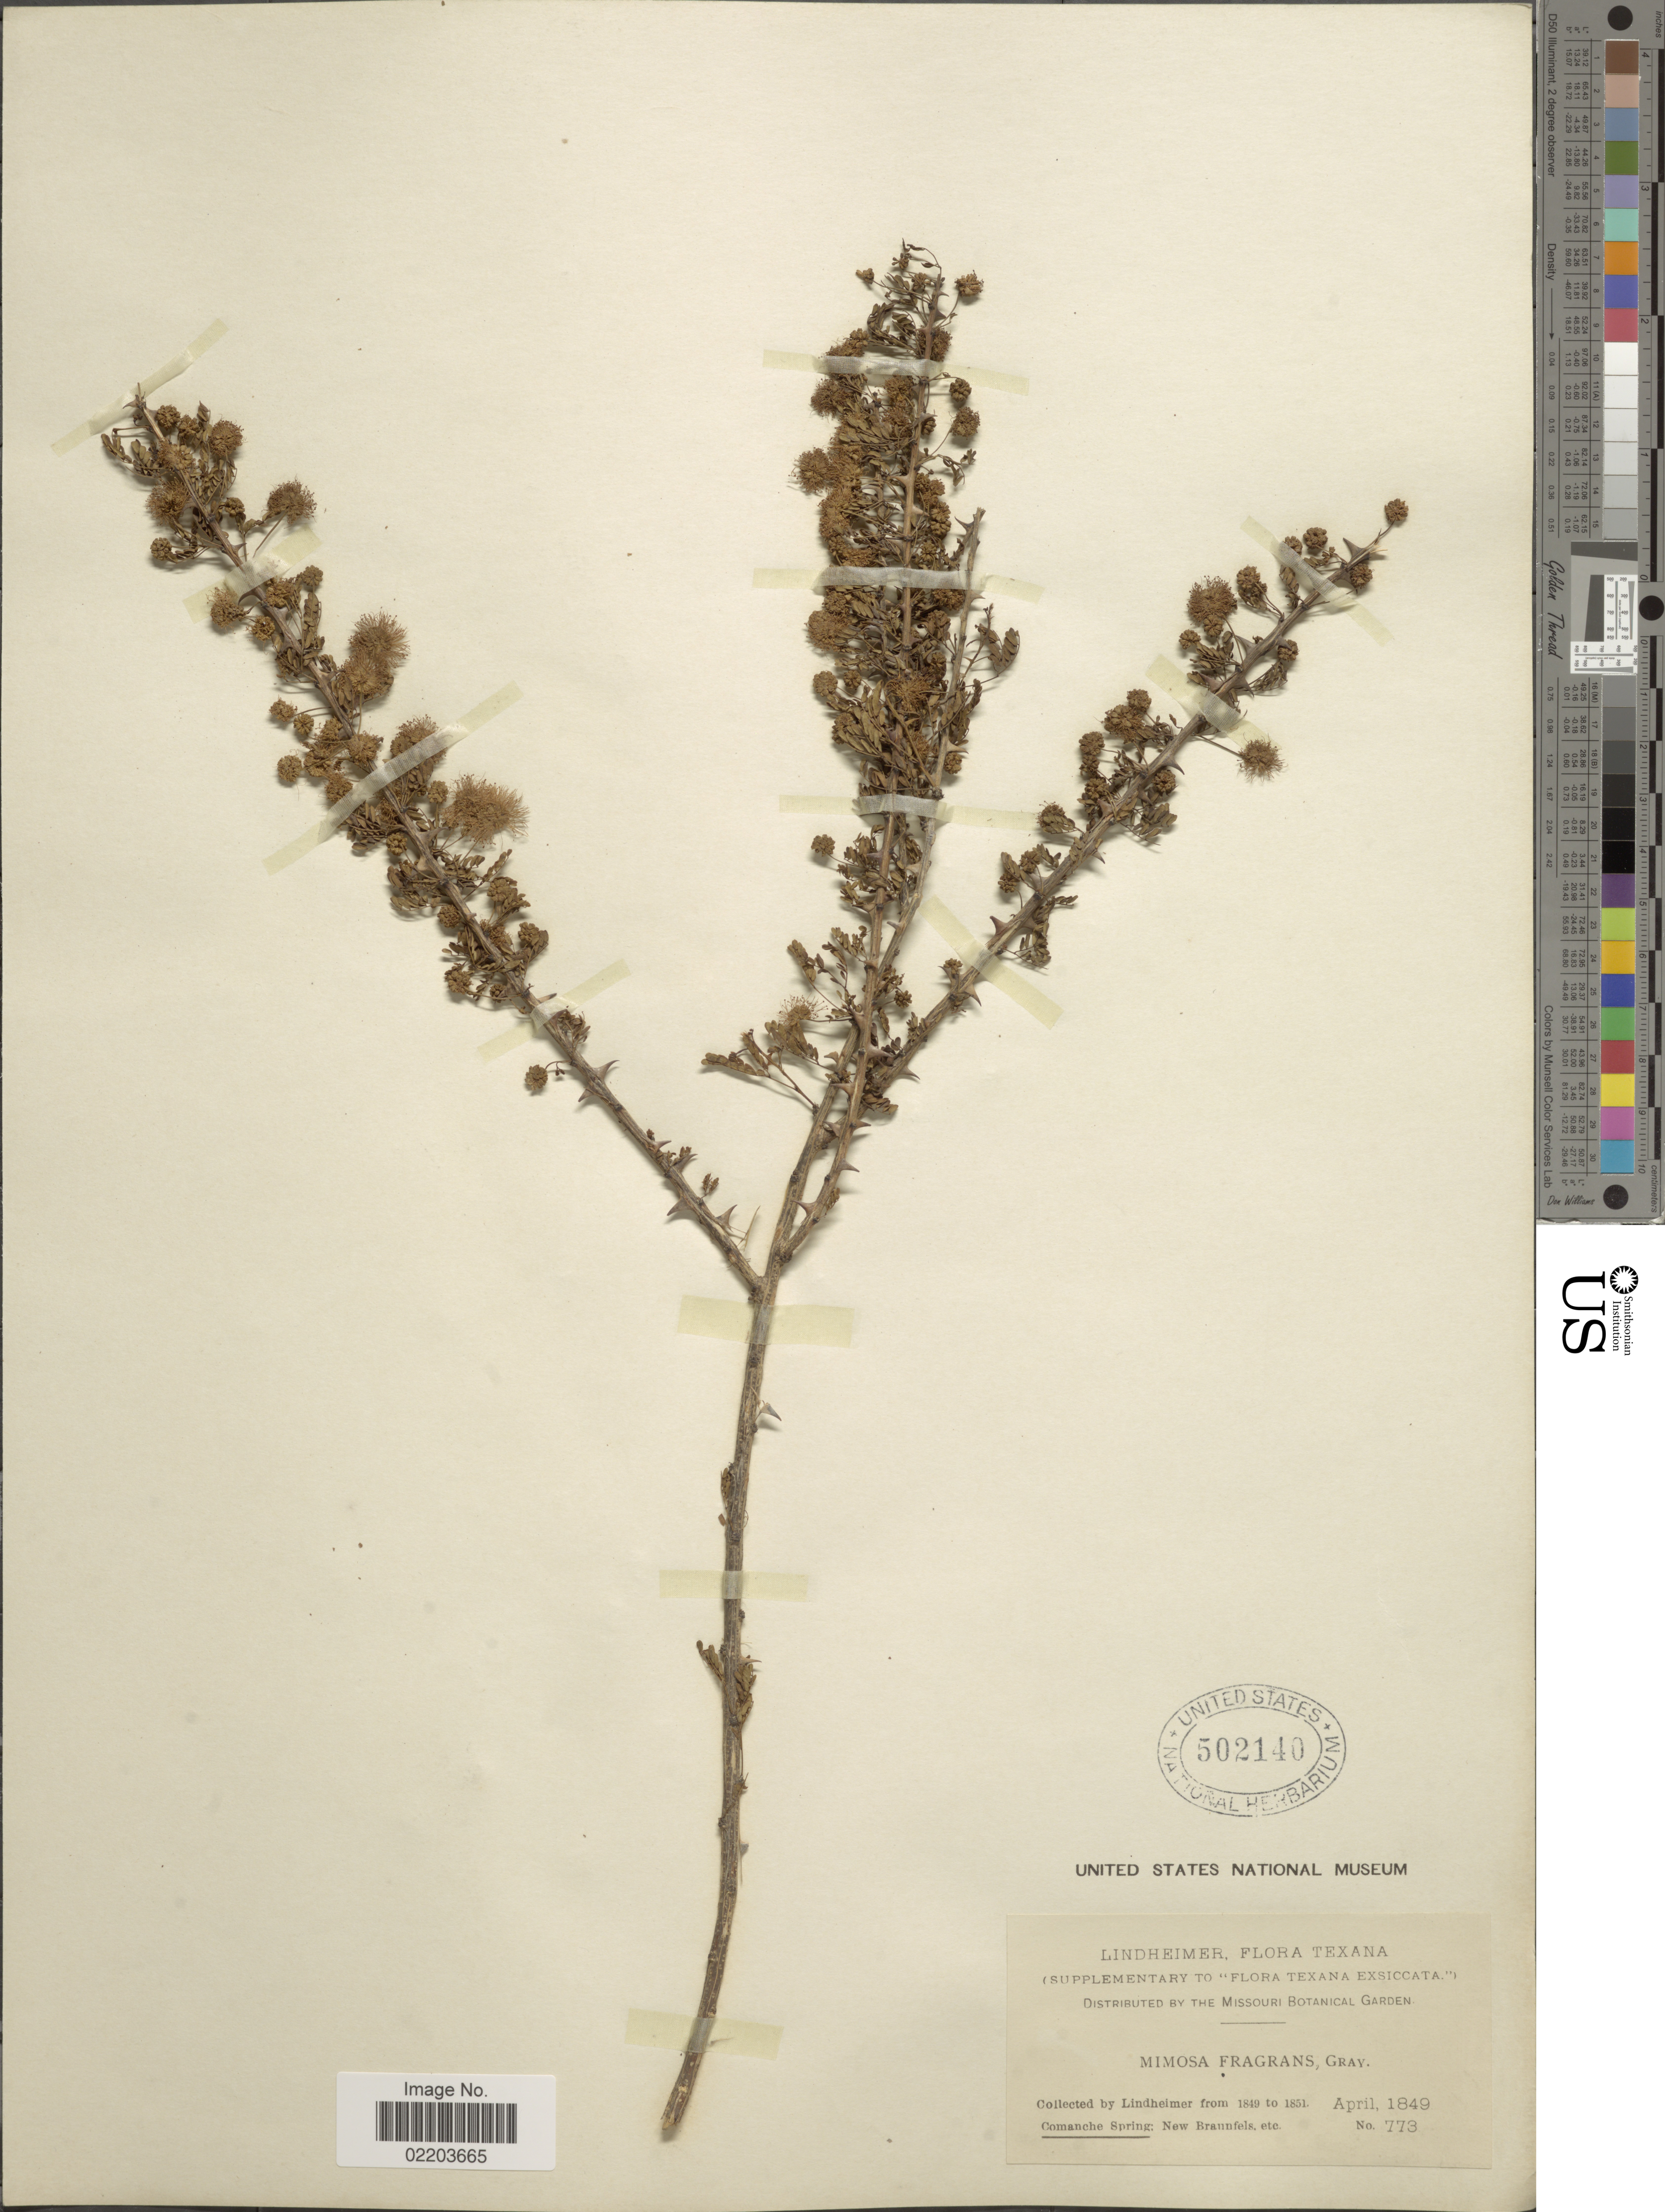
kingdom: Plantae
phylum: Tracheophyta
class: Magnoliopsida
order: Fabales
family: Fabaceae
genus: Mimosa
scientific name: Mimosa borealis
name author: A. Gray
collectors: -. Lindheimer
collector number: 773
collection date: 1849-04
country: United States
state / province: Texas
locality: Comanche Spring: New Braunfeld, etc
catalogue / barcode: US 502140